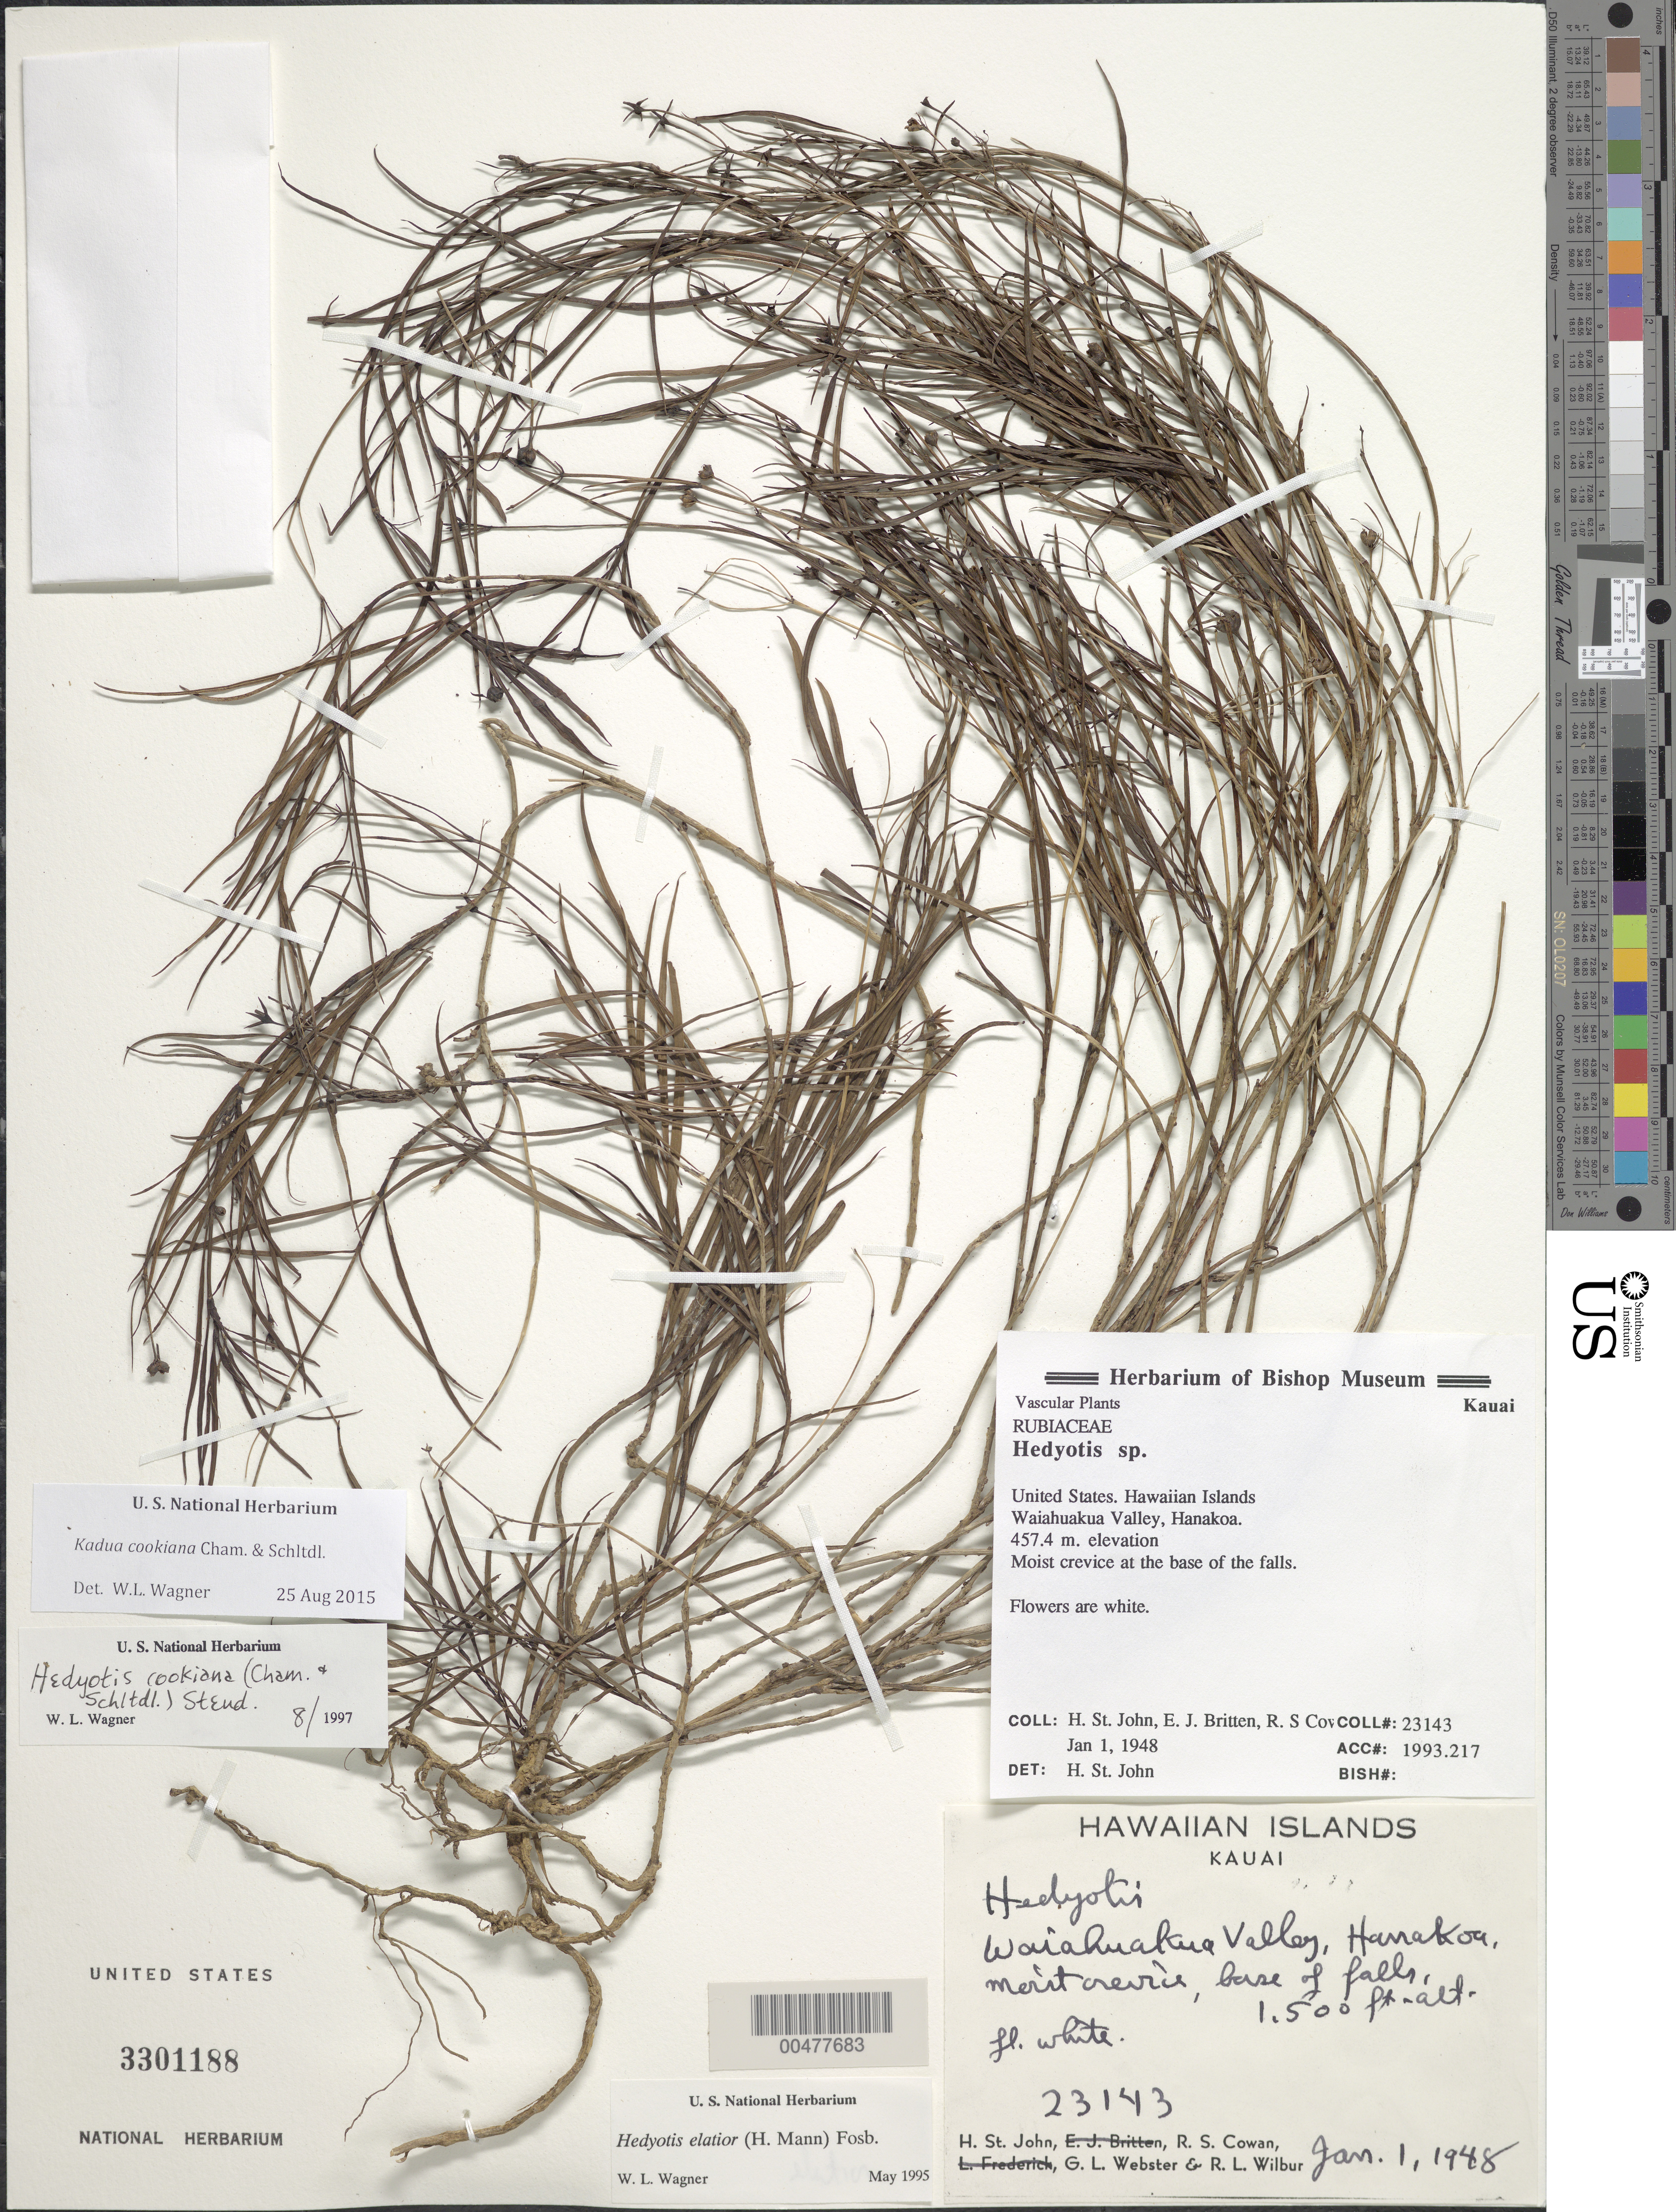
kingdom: Plantae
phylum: Tracheophyta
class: Magnoliopsida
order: Gentianales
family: Rubiaceae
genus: Kadua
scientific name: Kadua cookiana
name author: Cham. & Schltdl.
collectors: H. St. John, R. S. Cowan, G. L. Webster & R. L. Wilbur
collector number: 23143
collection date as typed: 1 Jan 1948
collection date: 1948-01-01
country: United States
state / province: Hawaii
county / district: Kauai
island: Kaua'i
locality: Waiahuakua Valley, Hanakoa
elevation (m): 457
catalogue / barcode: US 3301188